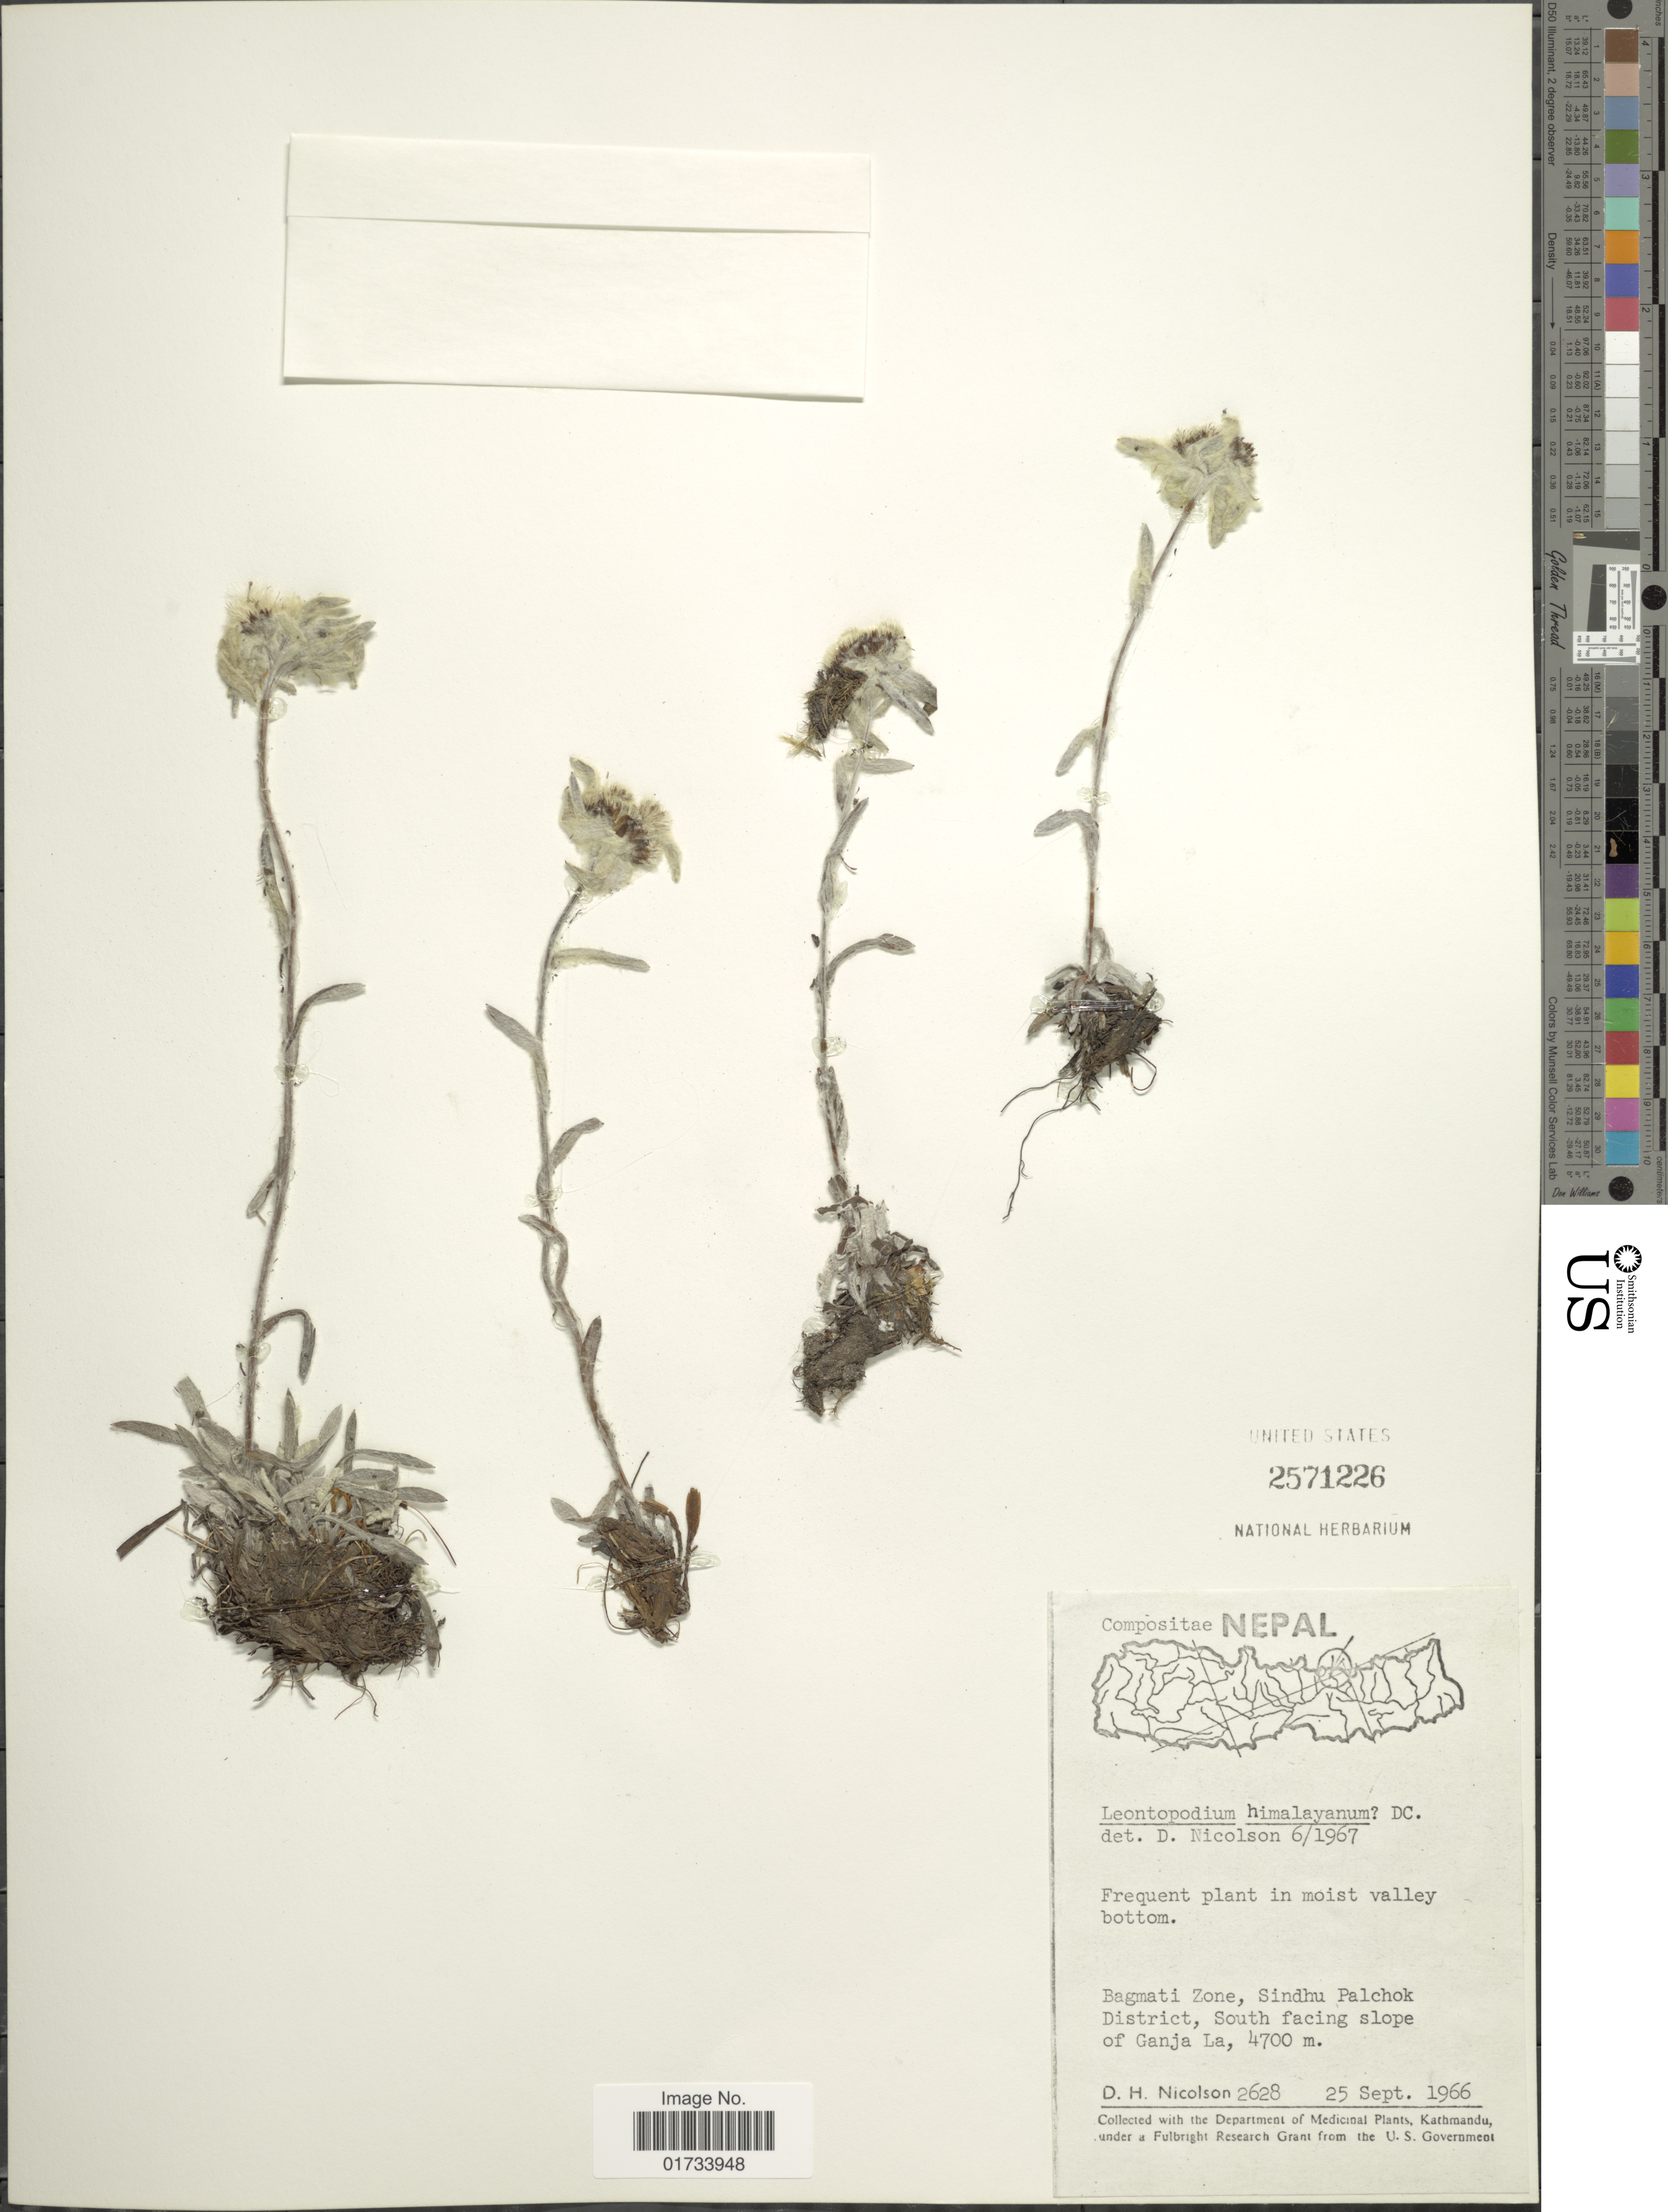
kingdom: Plantae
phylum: Tracheophyta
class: Magnoliopsida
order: Asterales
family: Asteraceae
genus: Leontopodium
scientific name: Leontopodium himalayanum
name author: DC.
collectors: D. H. Nicolson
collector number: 2628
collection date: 1966-09-25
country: Nepal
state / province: Bagmati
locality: Bagmati Zone, Sindhu Palchock, District, south facing slope of Ganja La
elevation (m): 4700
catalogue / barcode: US 2571226